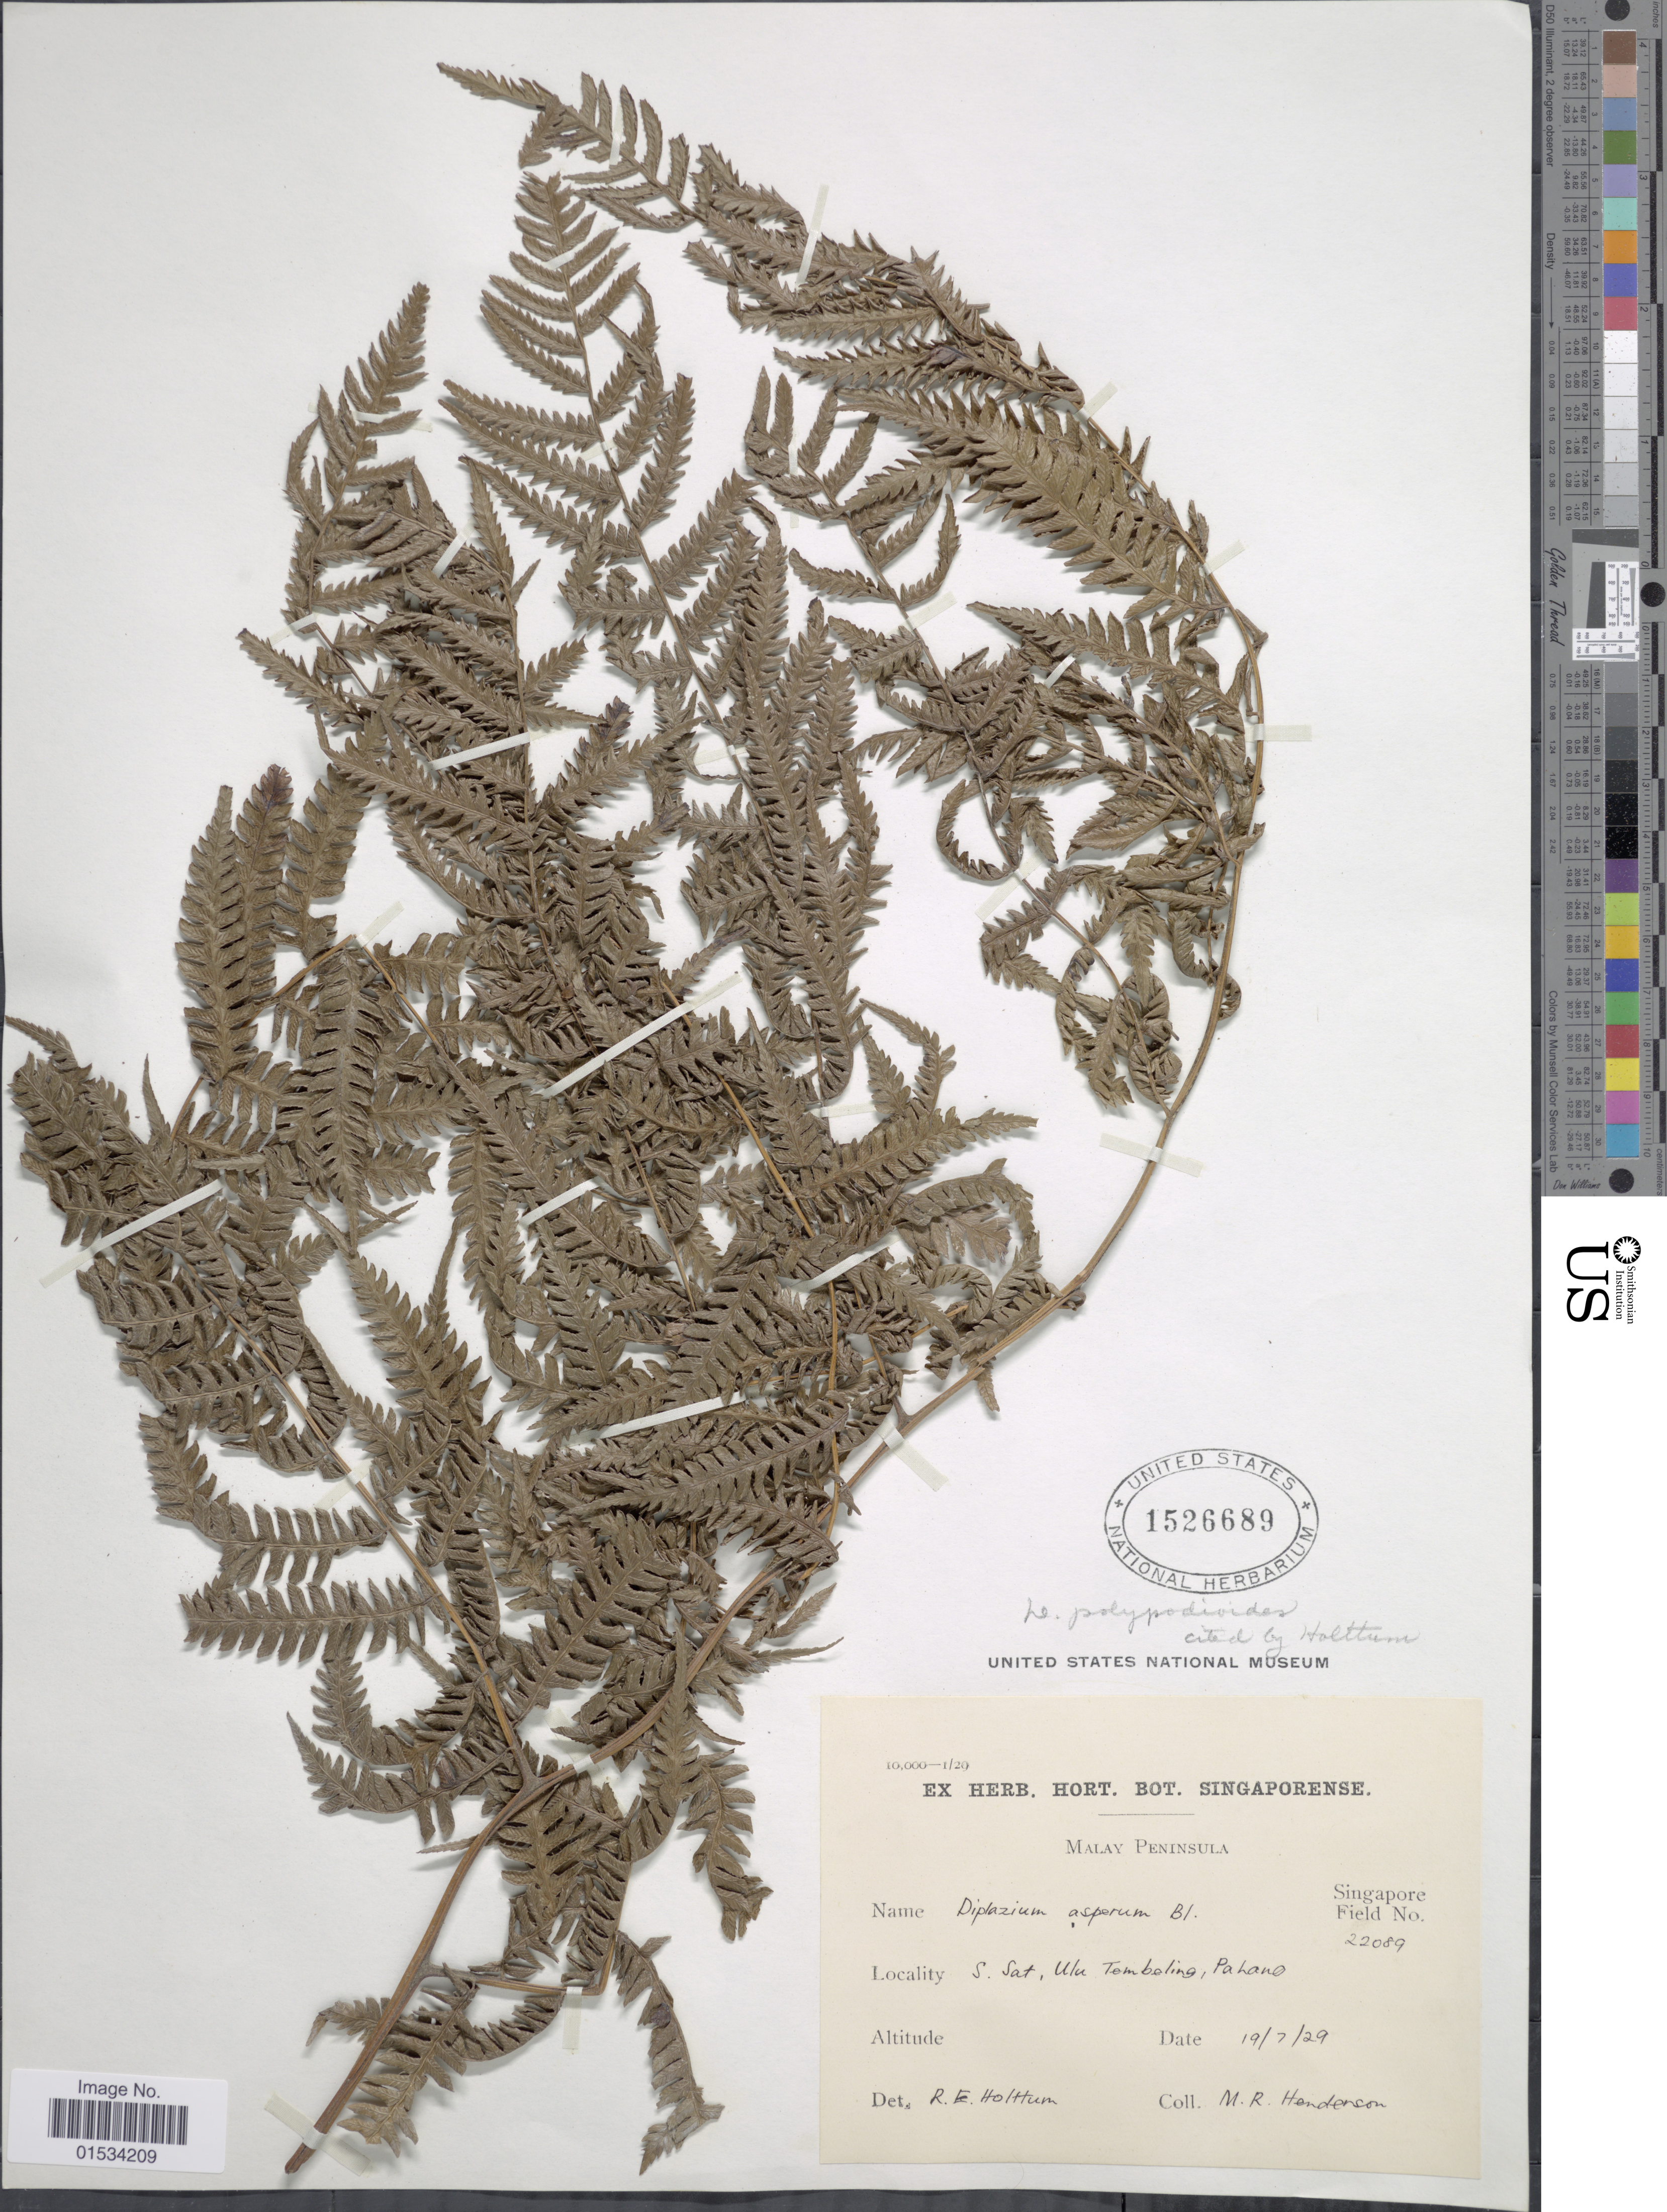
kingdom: Plantae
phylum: Tracheophyta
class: Polypodiopsida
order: Polypodiales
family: Athyriaceae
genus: Diplazium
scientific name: Diplazium polypodioides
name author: Blume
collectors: M. Henderson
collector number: Singapore Field 22089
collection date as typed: Transcribed d/m/y: 19/7/29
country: Malaysia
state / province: Pahang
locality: S. Sat, Ulu Tembaling, Malay Peninsula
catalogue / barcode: US 1526689